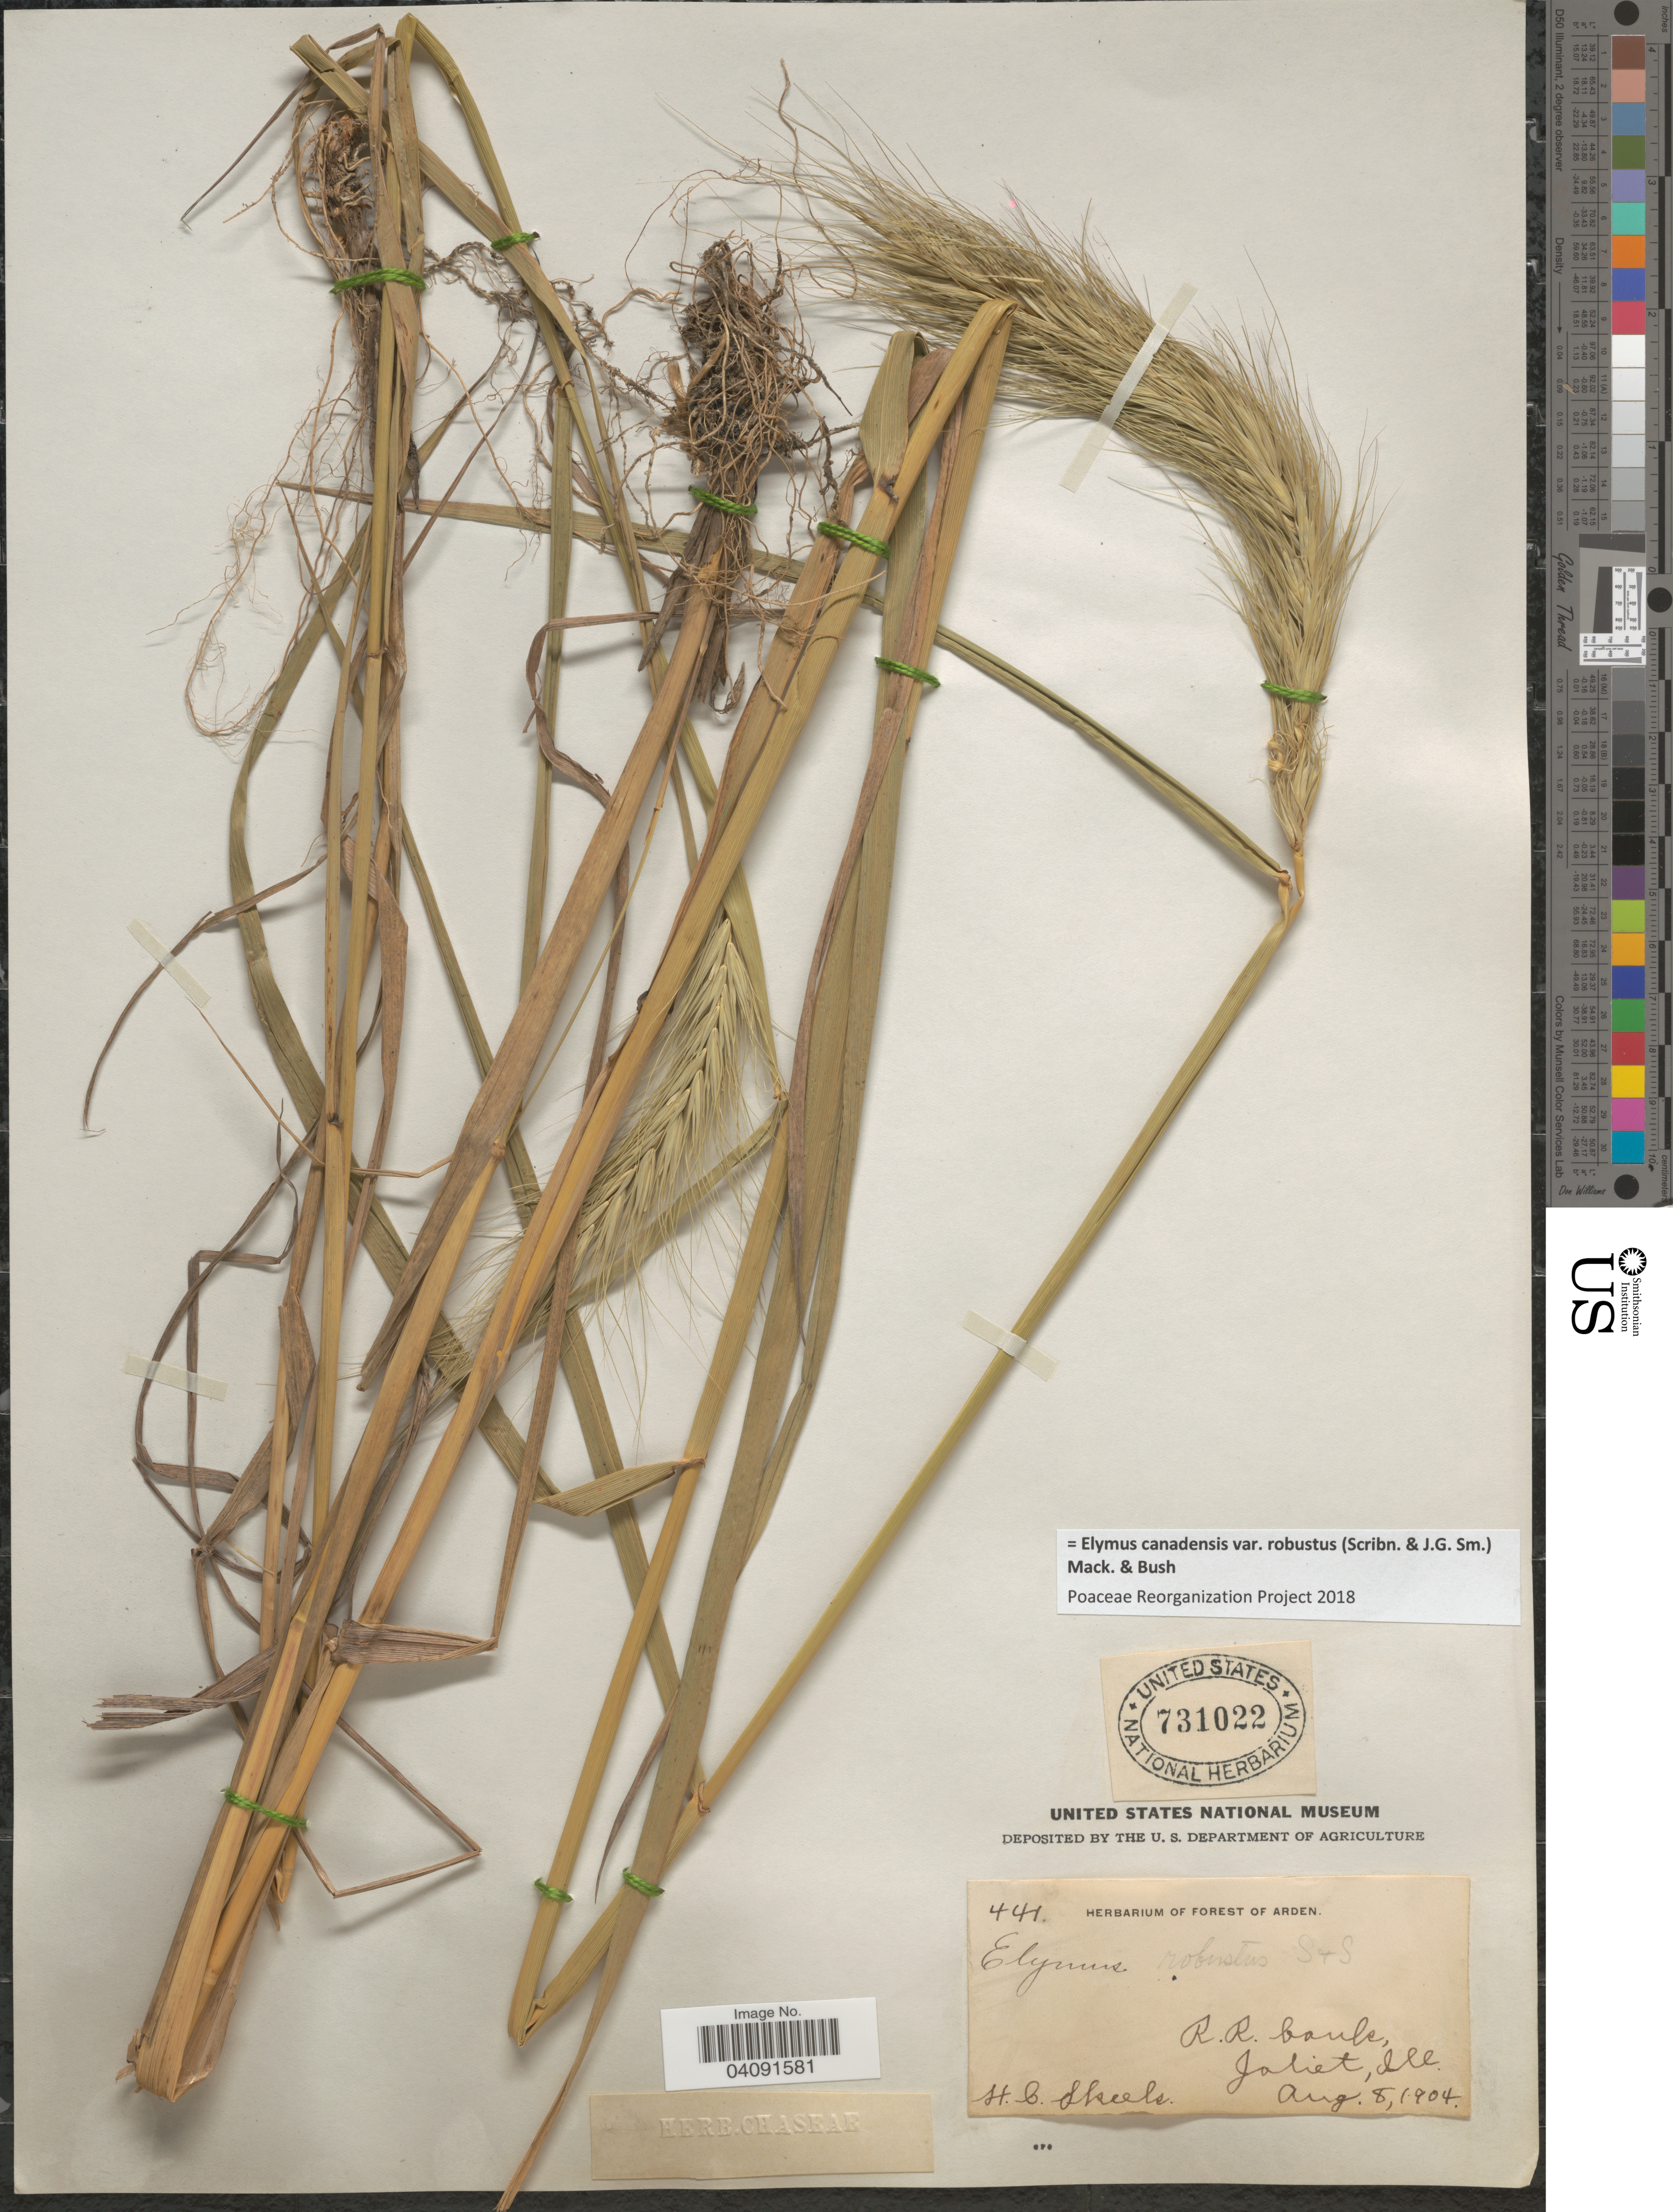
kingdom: Plantae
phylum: Tracheophyta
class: Liliopsida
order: Poales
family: Poaceae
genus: Elymus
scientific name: Elymus canadensis var. robustus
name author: (Scribn. & R.M. Sm.) Mackenz. & Bush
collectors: H. Skeels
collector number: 441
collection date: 1904-08-08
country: United States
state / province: Illinois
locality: R. R. bank, Joliet.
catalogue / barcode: US 731022